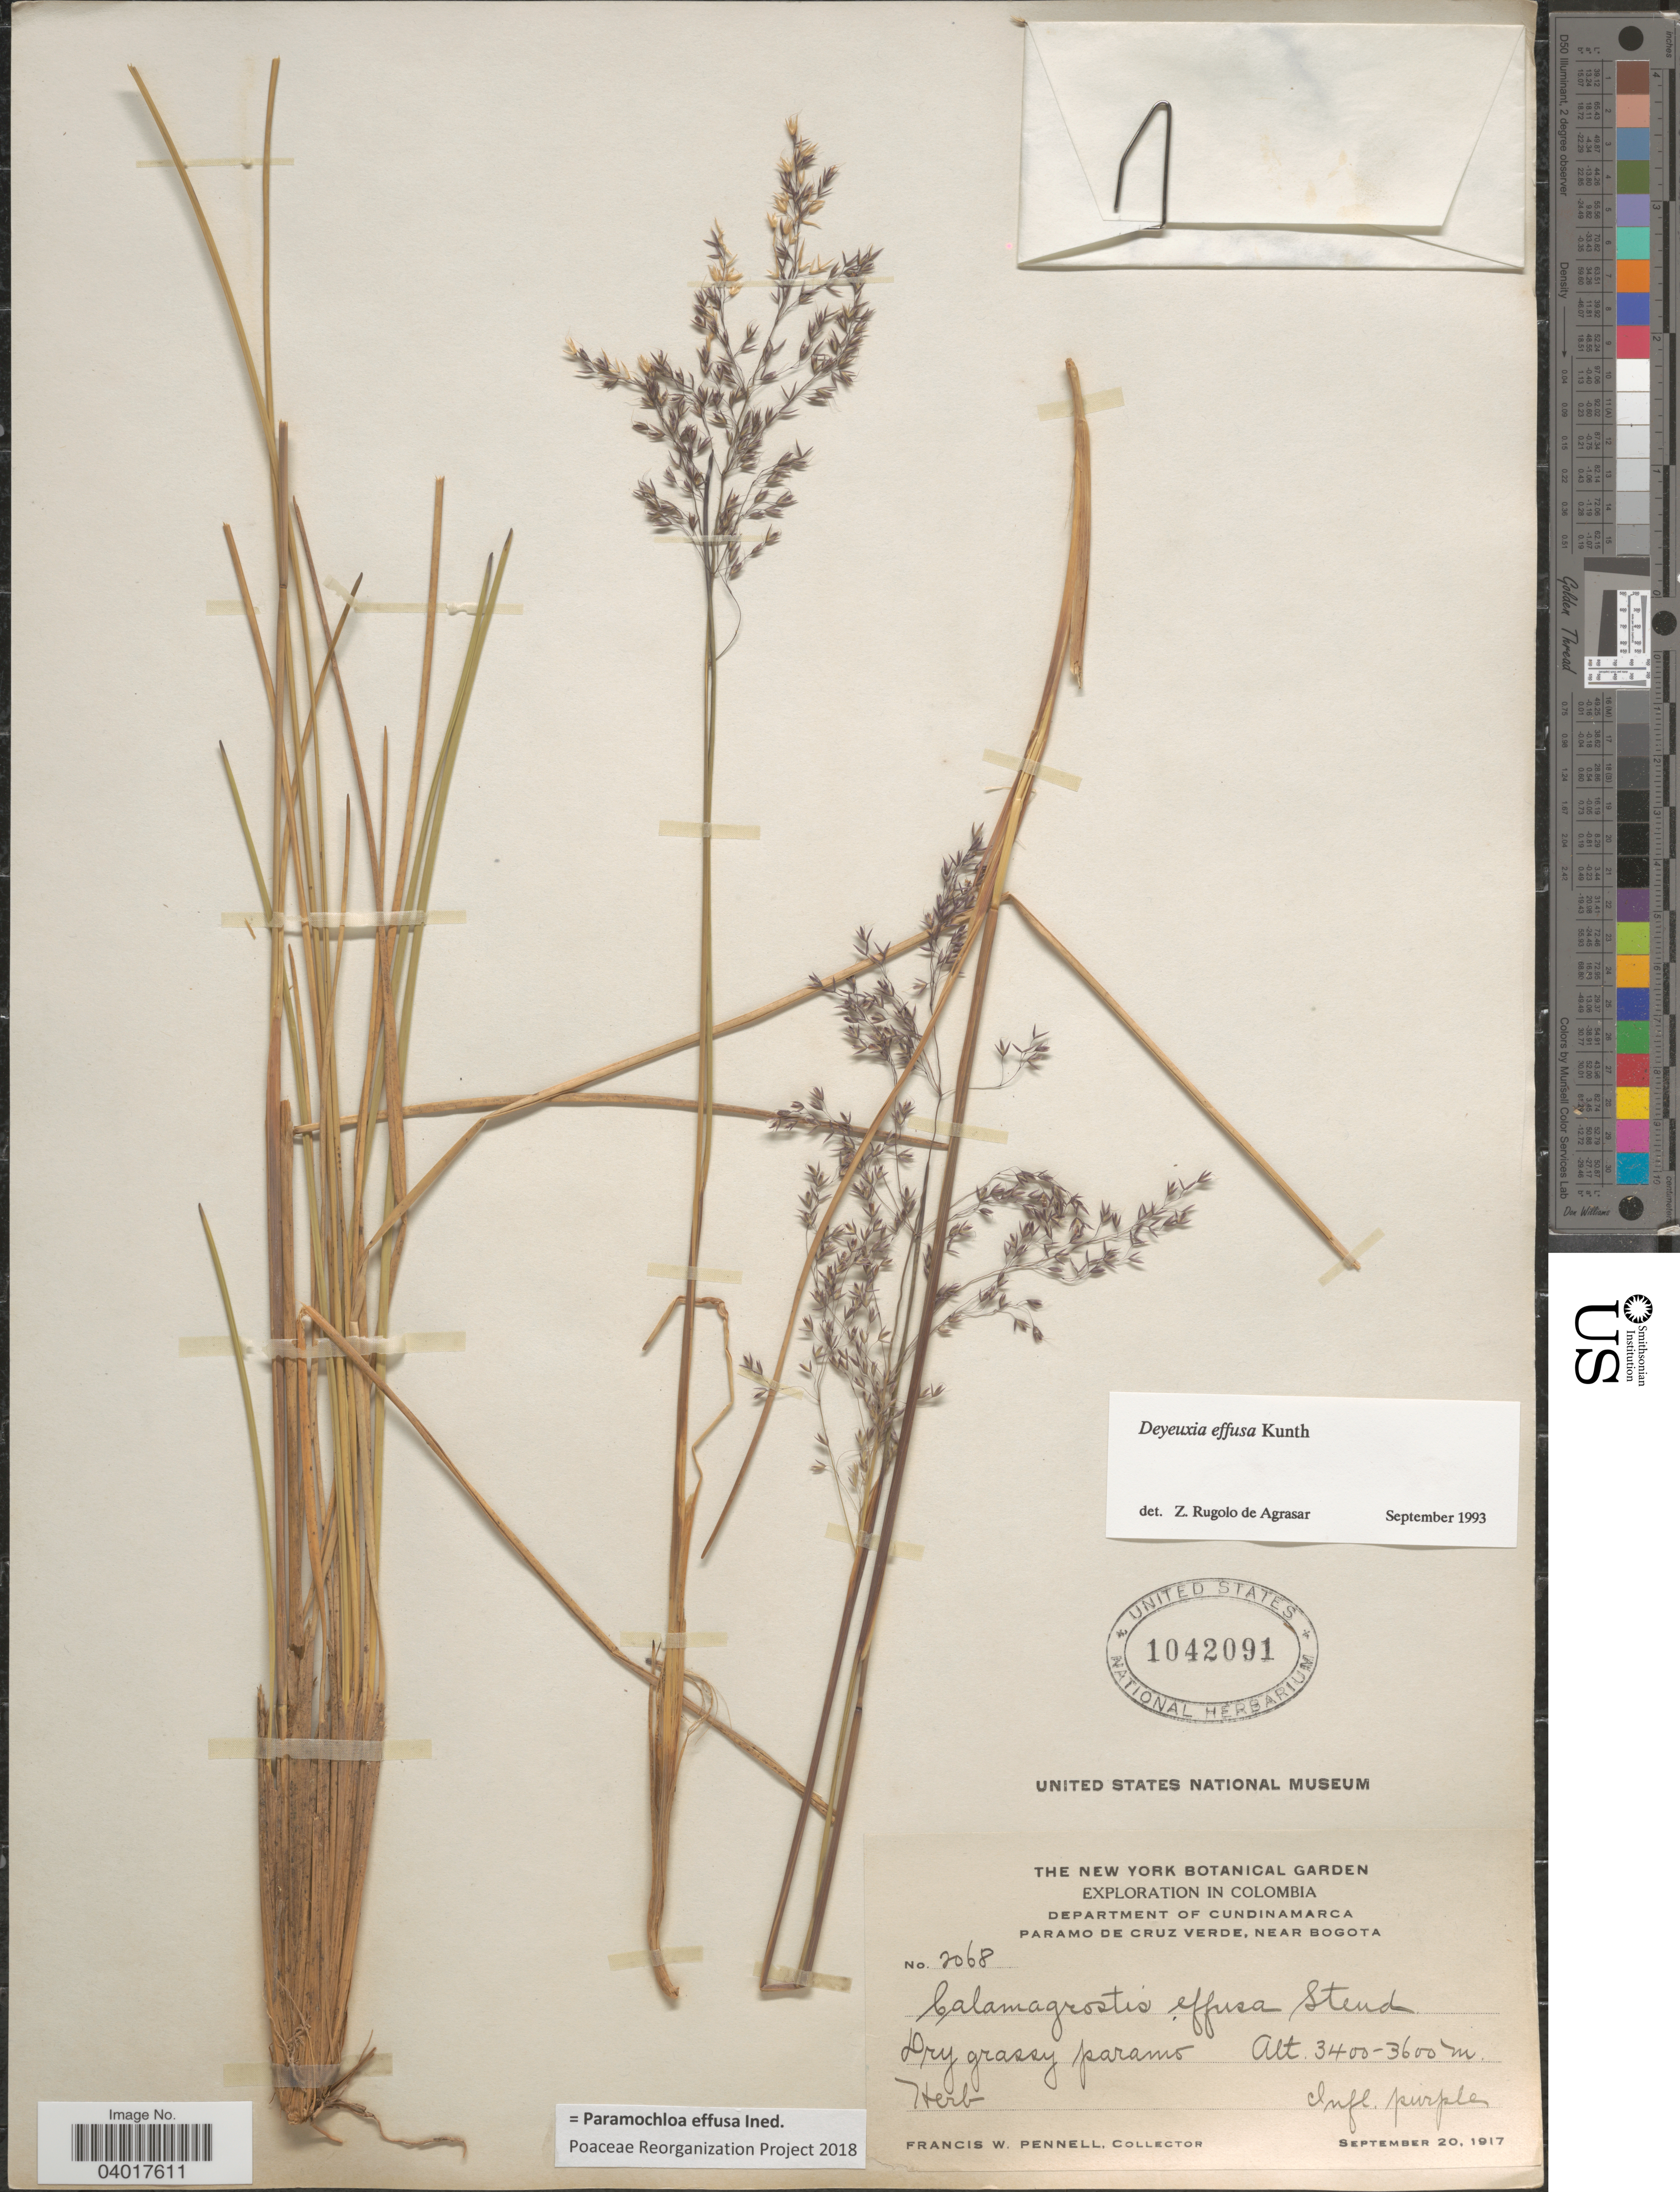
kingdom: Plantae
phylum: Tracheophyta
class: Liliopsida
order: Poales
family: Poaceae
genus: Paramochloa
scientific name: Paramochloa effusa ined.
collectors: F. W. Pennell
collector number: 2068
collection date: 1917-09-20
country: Colombia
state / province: Cundinamarca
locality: Department of Cundinamarca. Paramo de Cruz Verde, near Bogota.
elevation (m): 3400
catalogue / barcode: US 1042091